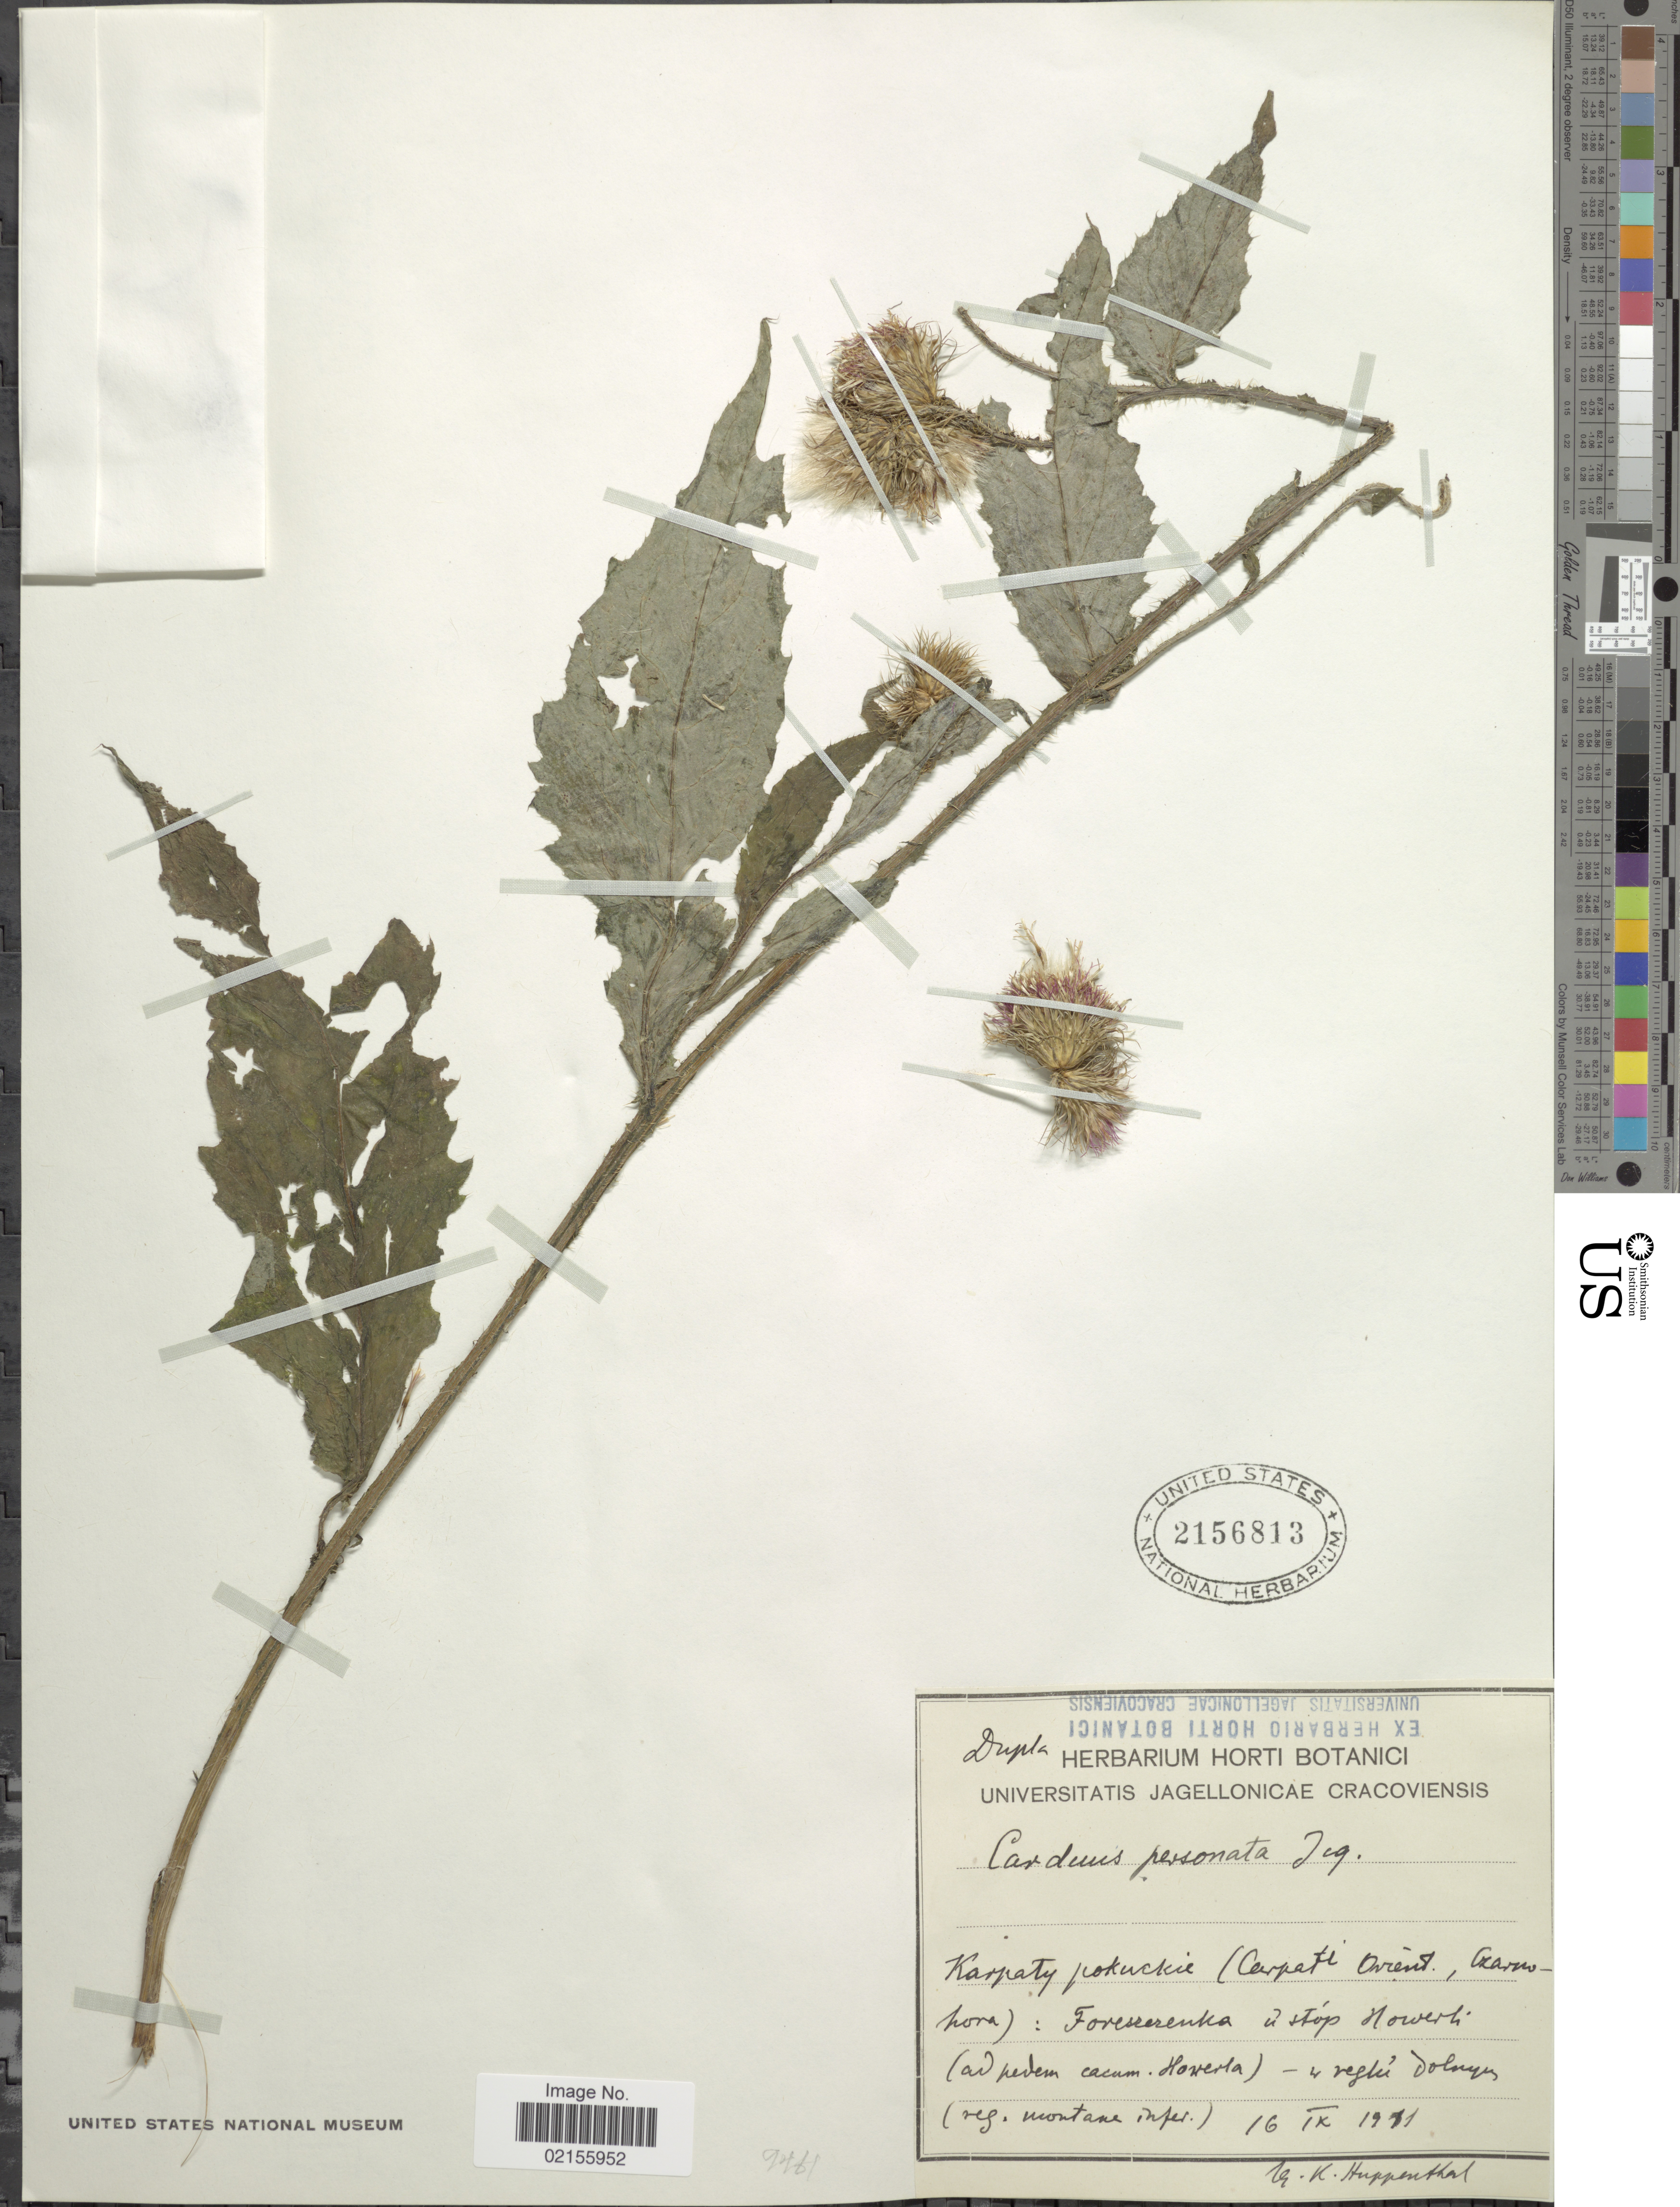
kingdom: Plantae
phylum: Tracheophyta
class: Magnoliopsida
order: Asterales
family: Asteraceae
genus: Carduus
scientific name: Carduus personata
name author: (L.) Jacq.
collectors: K. Huppenthal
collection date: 1911-09-16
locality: Karpaty pokuckie (Carpati Orient, Cra [illegible text]): Foresserenka in stop Hower [illegible text]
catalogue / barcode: US 2156813